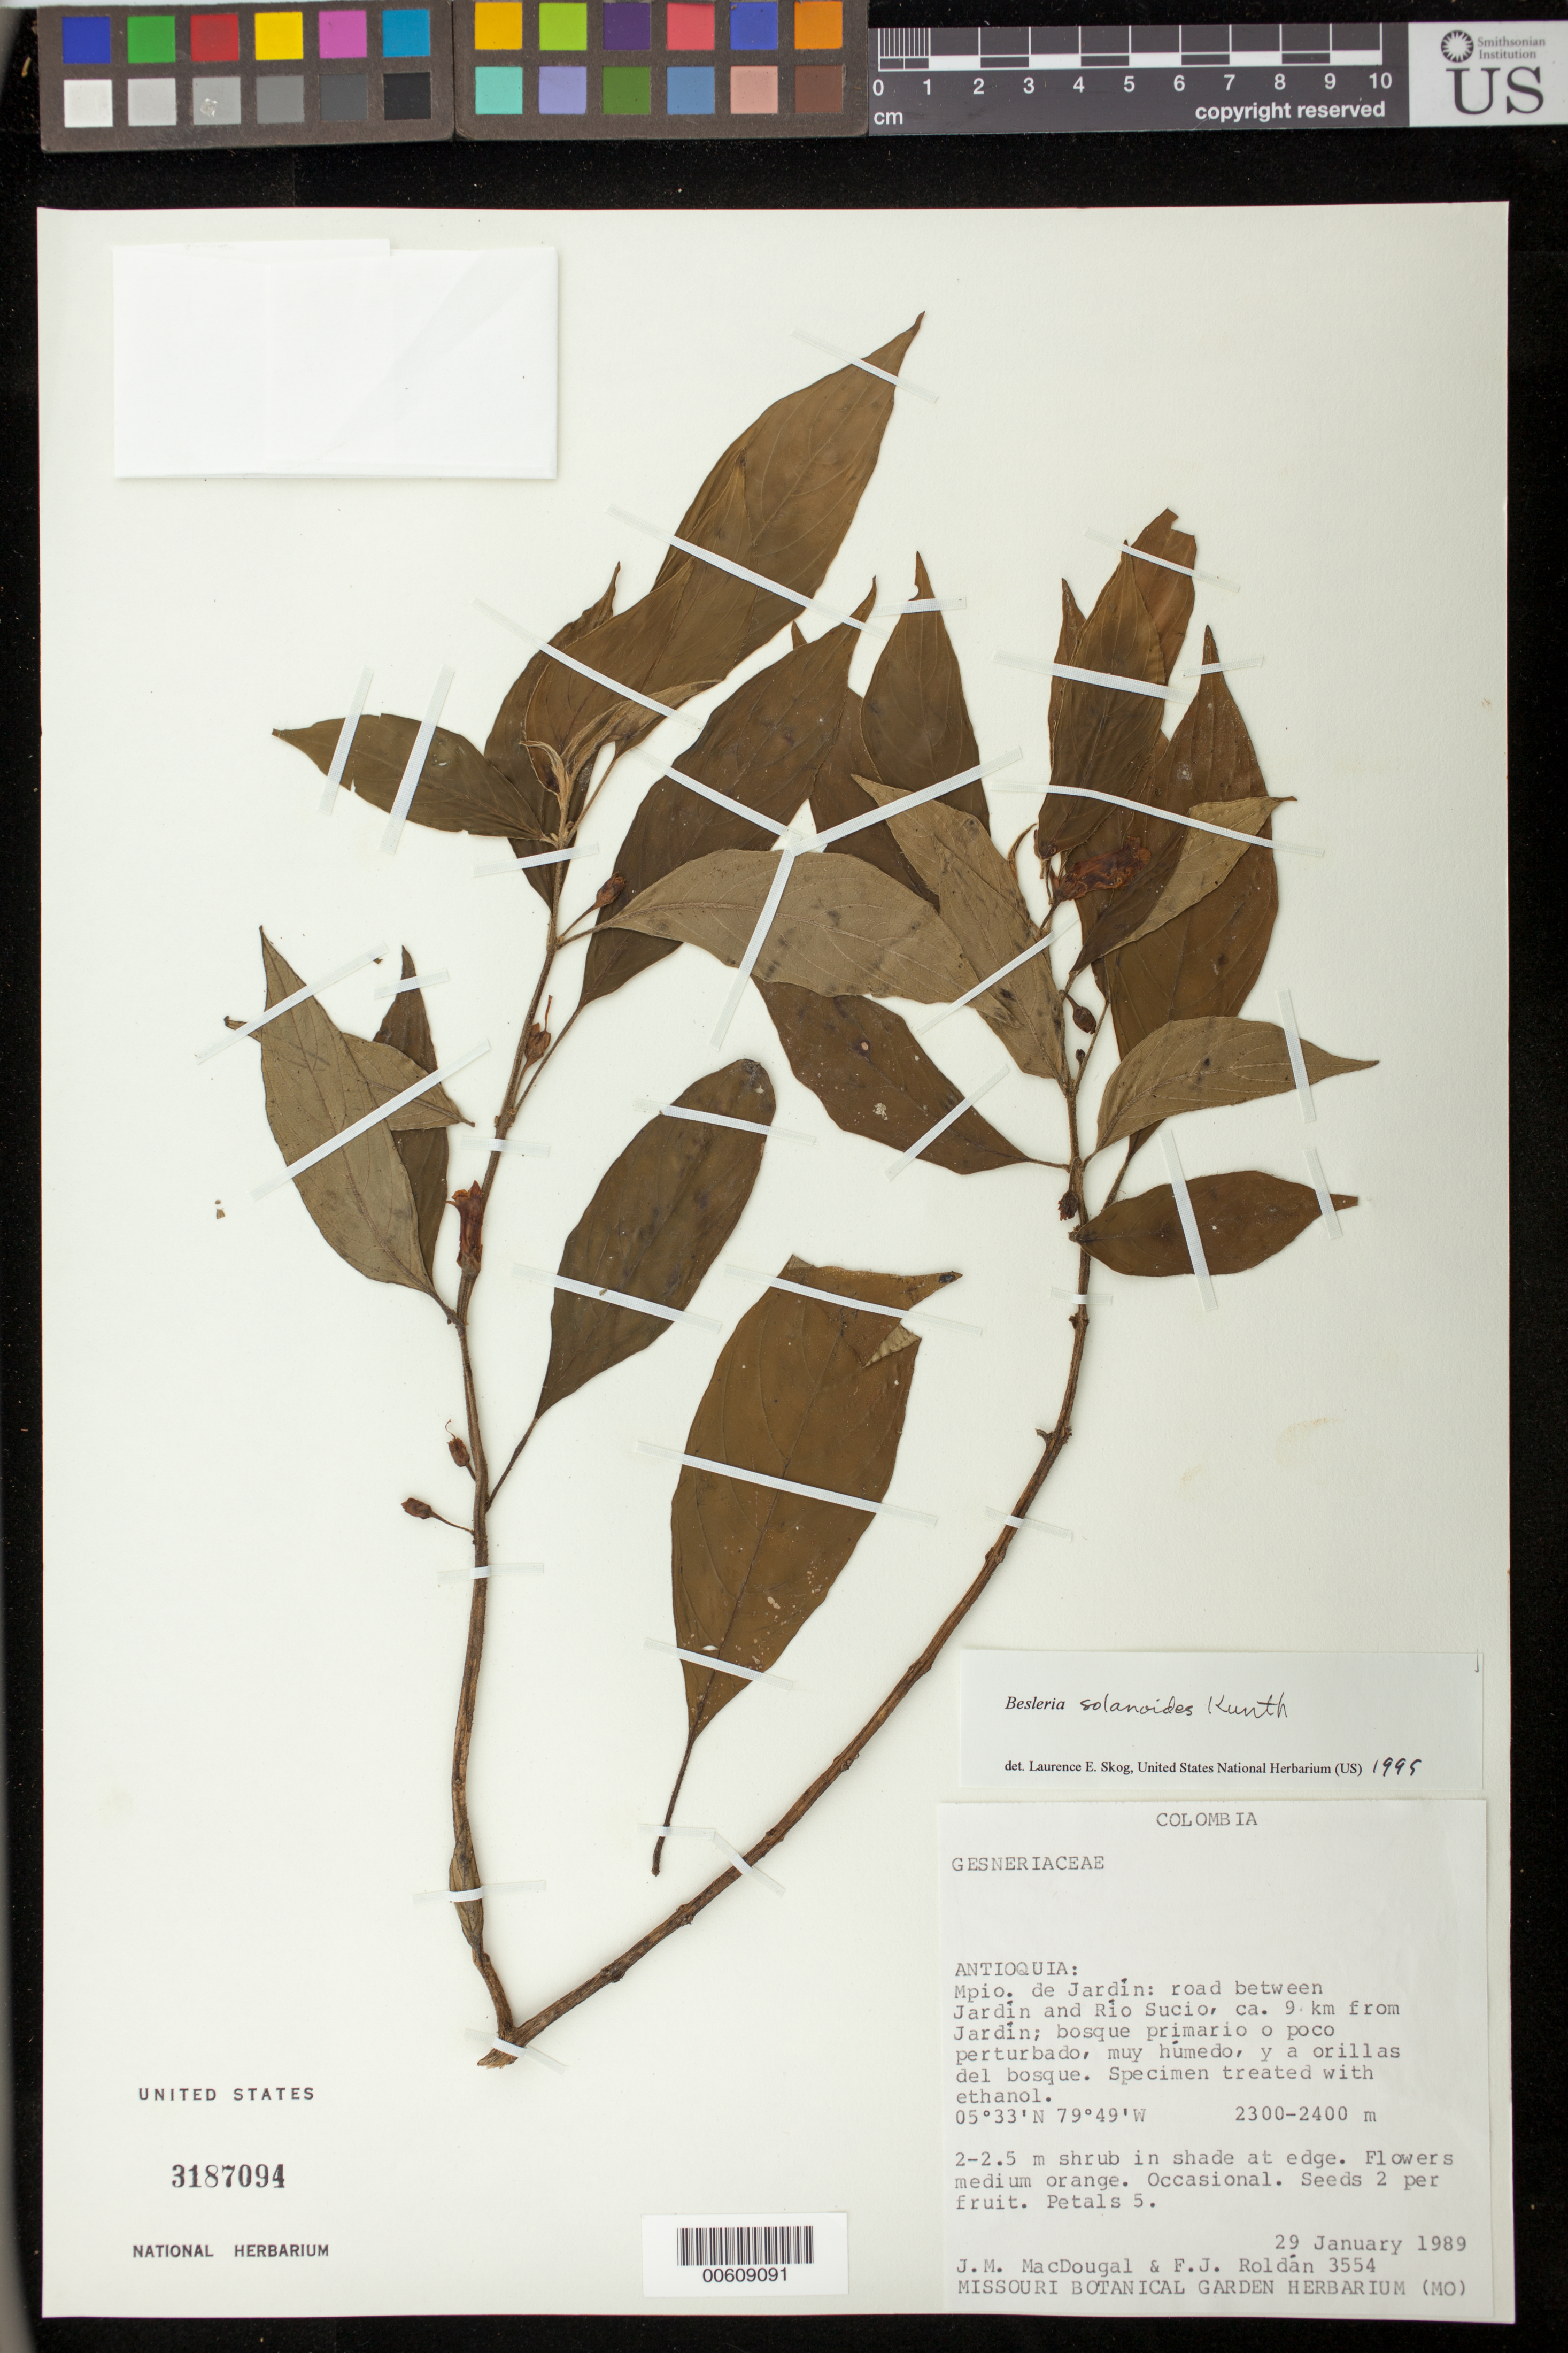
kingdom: Plantae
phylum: Tracheophyta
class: Magnoliopsida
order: Lamiales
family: Gesneriaceae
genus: Besleria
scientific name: Besleria solanoides var. solanoides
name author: Kunth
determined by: Skog, Laurence E.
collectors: J. M. MacDougal & F. J. Roldán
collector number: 3554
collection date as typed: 29 Jan 1989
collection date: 1989-01-29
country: Colombia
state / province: Antioquia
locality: Mpio. de Jardín: road between Jardín and Río Sucio, ca. 9 km from Jardín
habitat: Bosque primario o poco perturbado, muy húmedo, y a orillas del bosque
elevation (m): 2300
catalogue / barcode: US 3187094